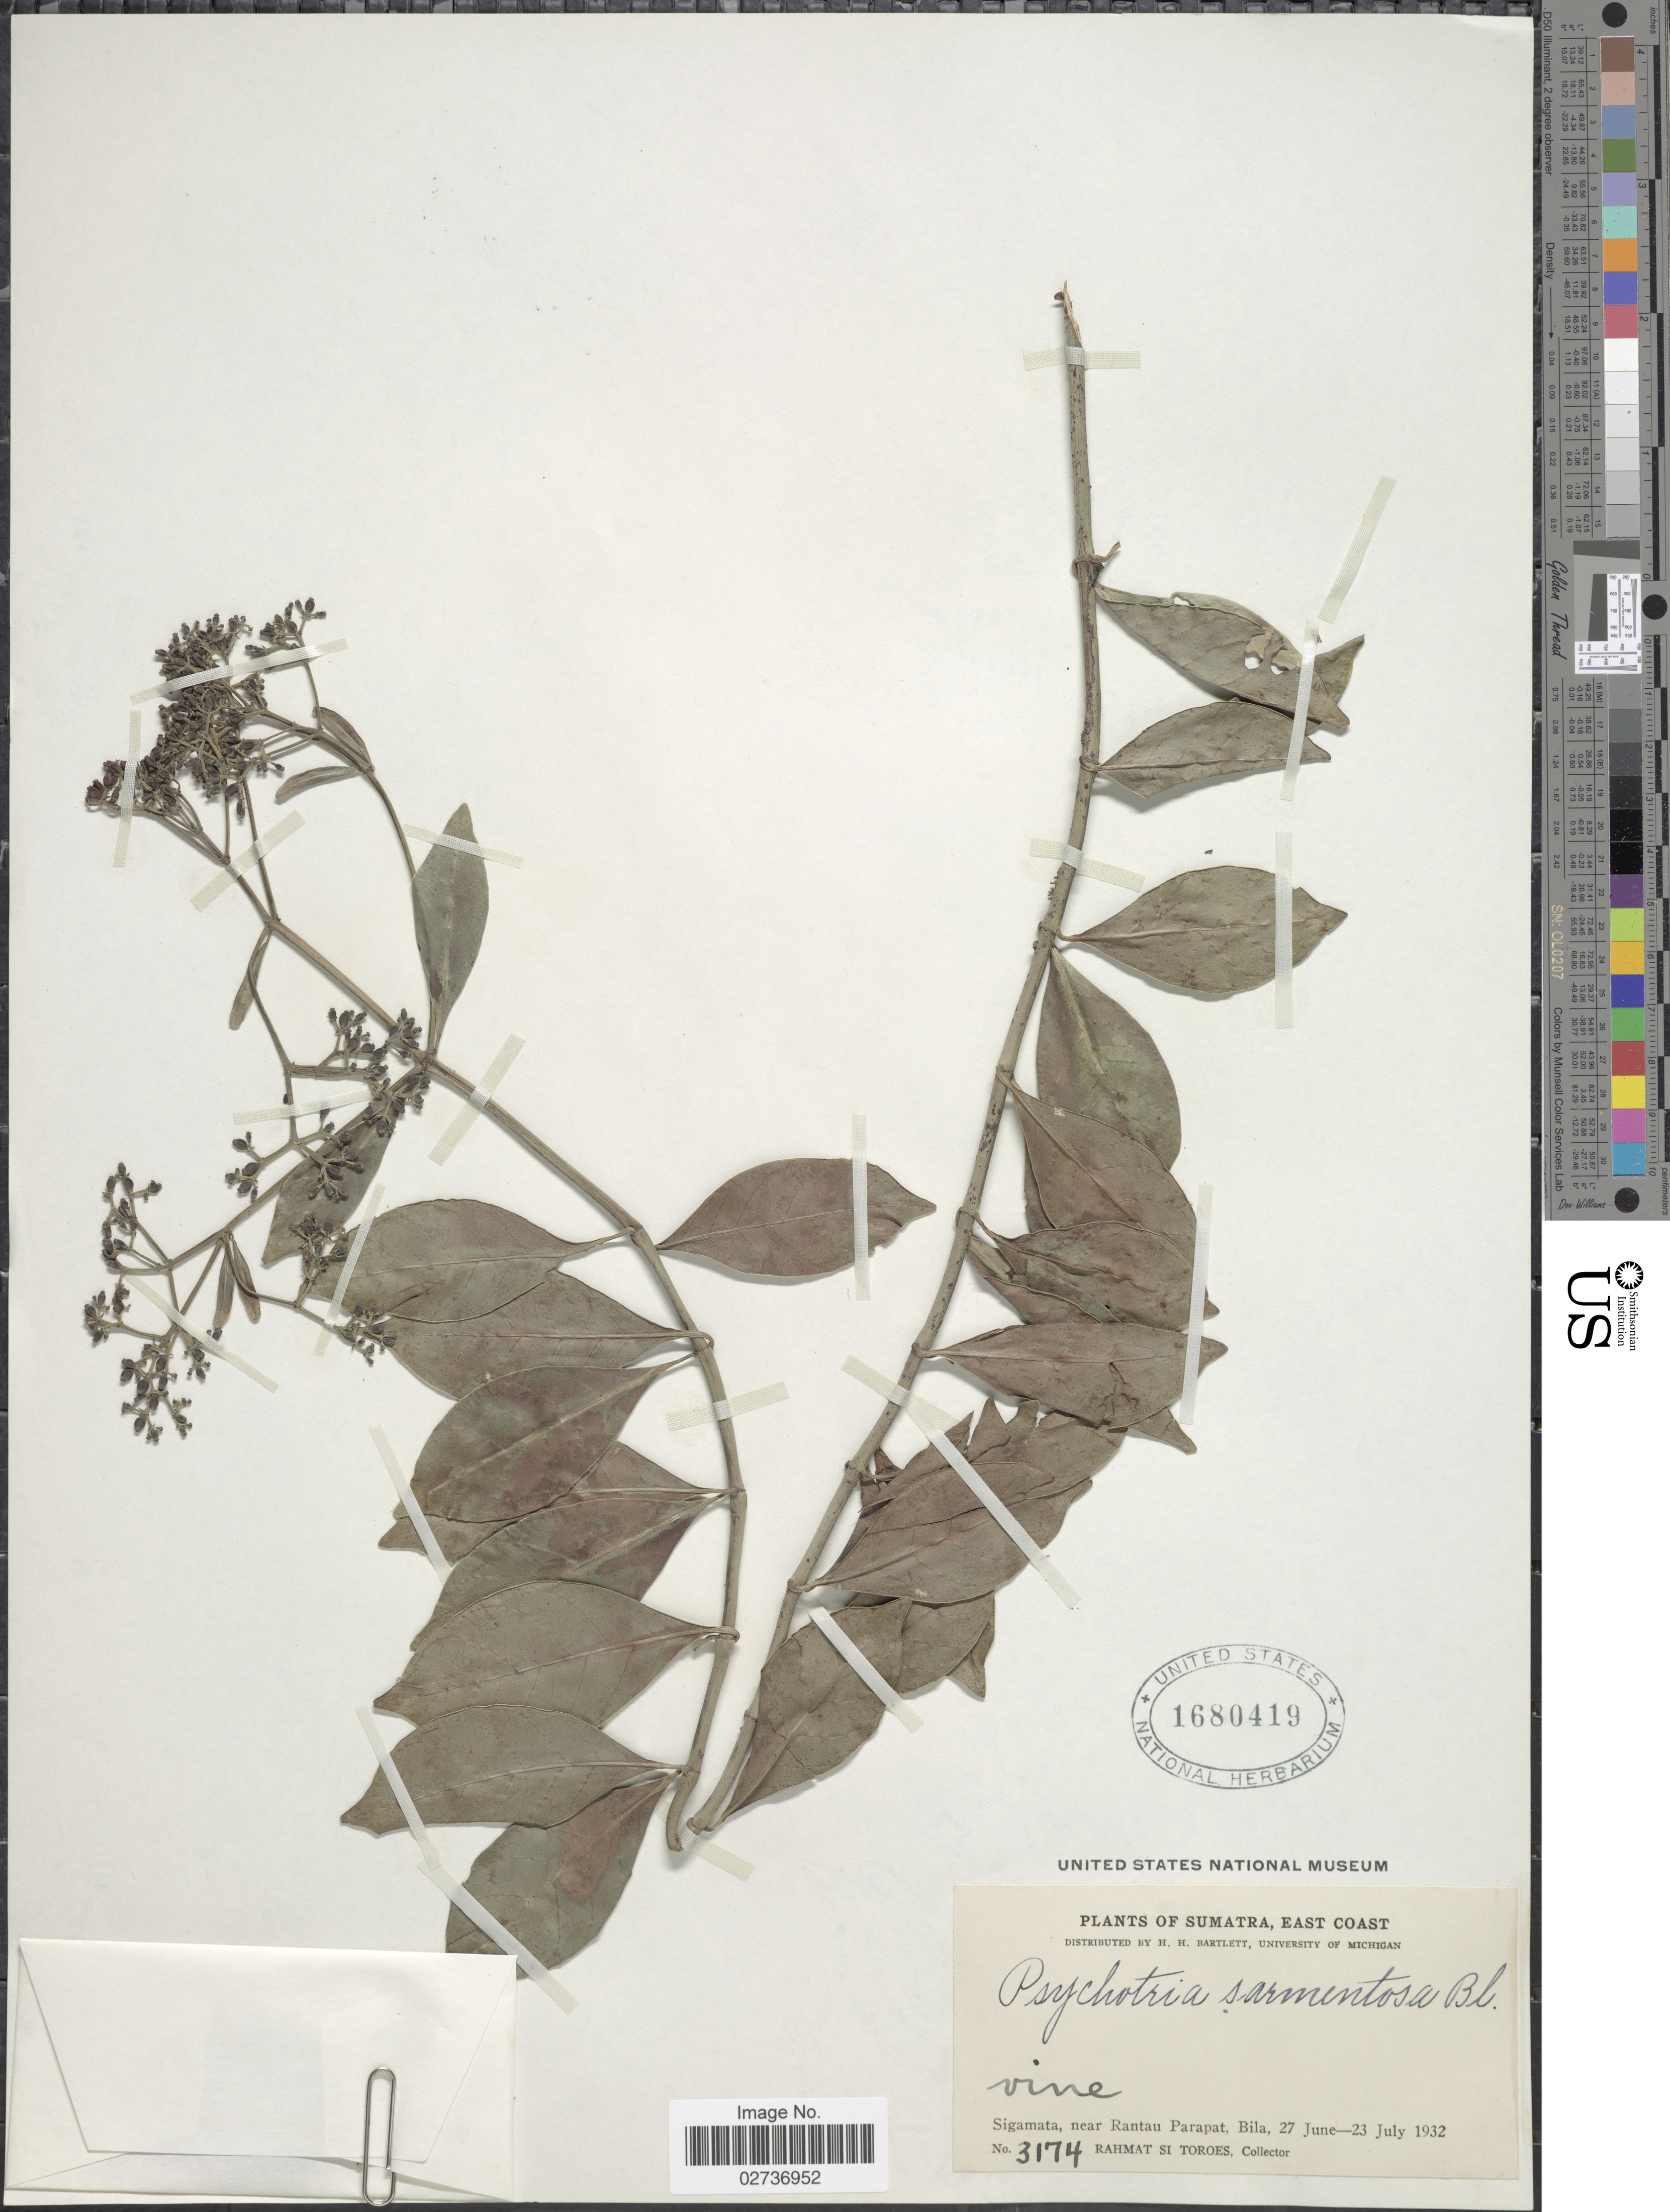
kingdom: Plantae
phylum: Tracheophyta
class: Magnoliopsida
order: Gentianales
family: Rubiaceae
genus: Psychotria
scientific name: Psychotria sarmentosa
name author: Blume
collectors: Rahmat Si Boeea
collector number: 3174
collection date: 1932-06-27/1932-07-23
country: Indonesia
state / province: Sumatra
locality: Sumatra, East Coast. Sigamata, near Rantau Parapat, Bila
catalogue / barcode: US 1680419